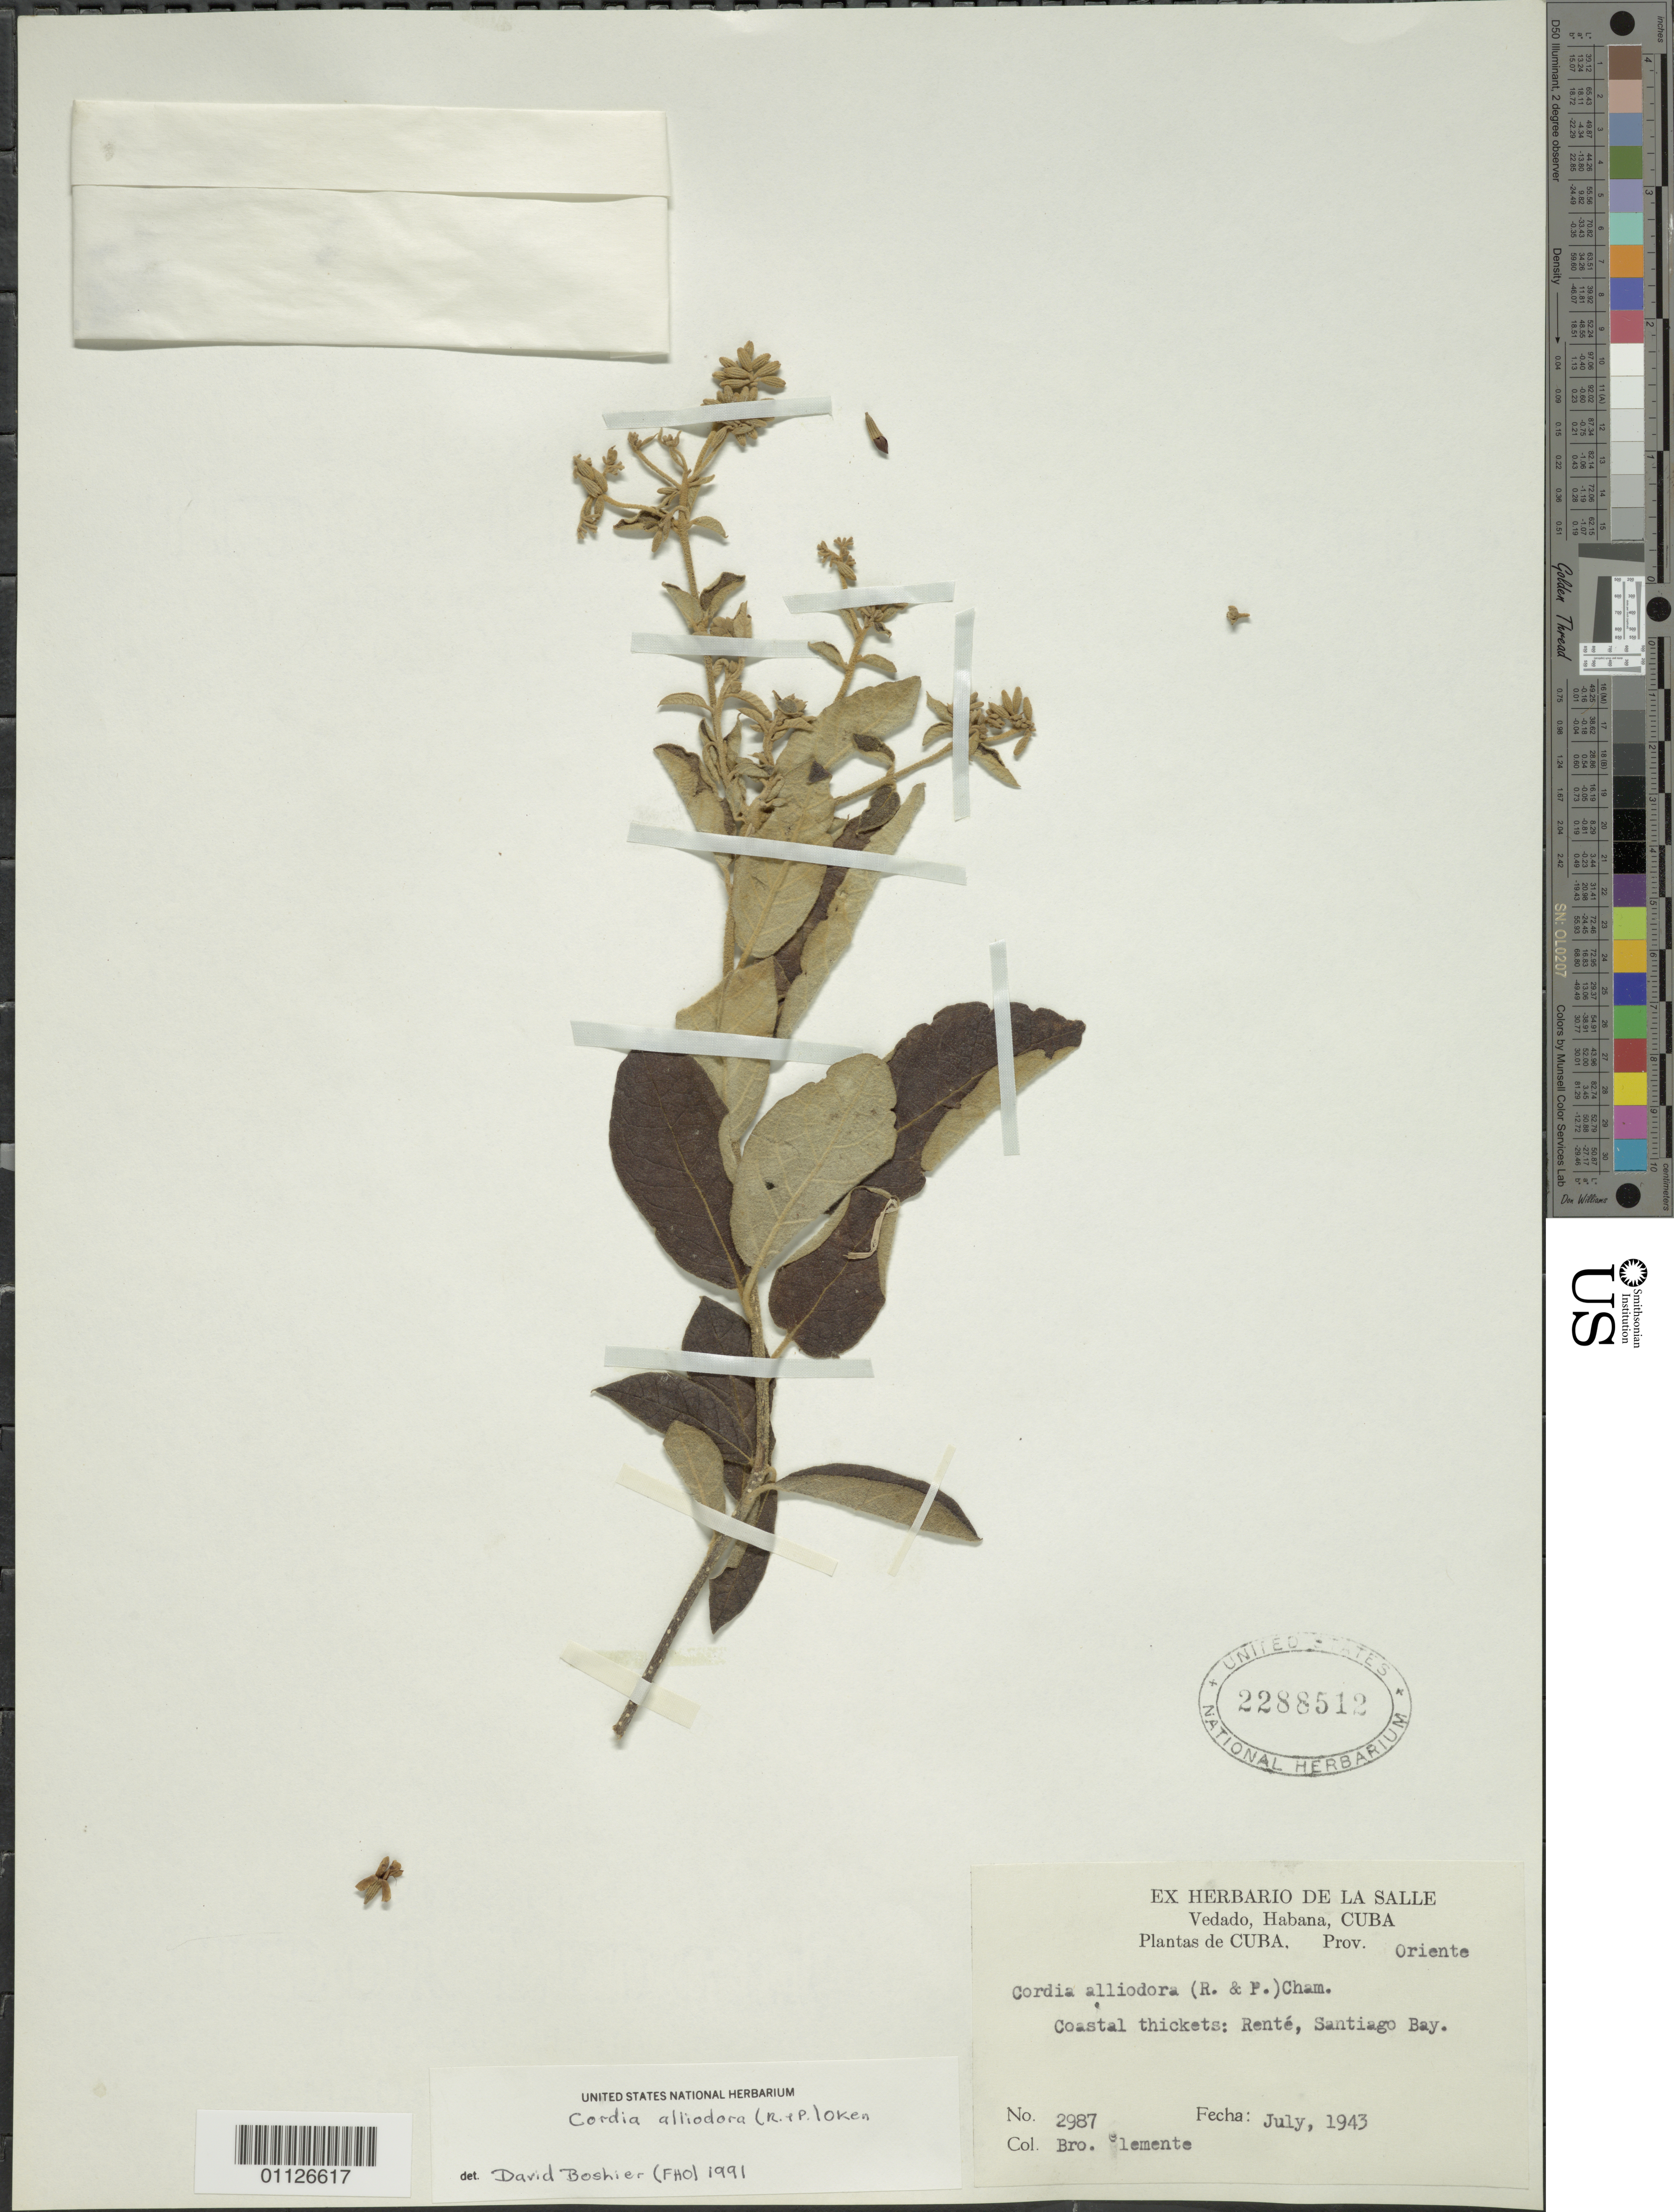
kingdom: Plantae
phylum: Tracheophyta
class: Magnoliopsida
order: Boraginales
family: Cordiaceae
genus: Cordia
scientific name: Cordia alliodora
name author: (Ruiz & Pav.) Oken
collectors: B. Clement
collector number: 2987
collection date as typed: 01 Jul 1943 to 31 Jul 1943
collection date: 1943-07-01/1943-07-31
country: Cuba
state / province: Santiago de Cuba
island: Cuba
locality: Coastal thickets: Renté, Santiago Bay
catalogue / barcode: US 2288512